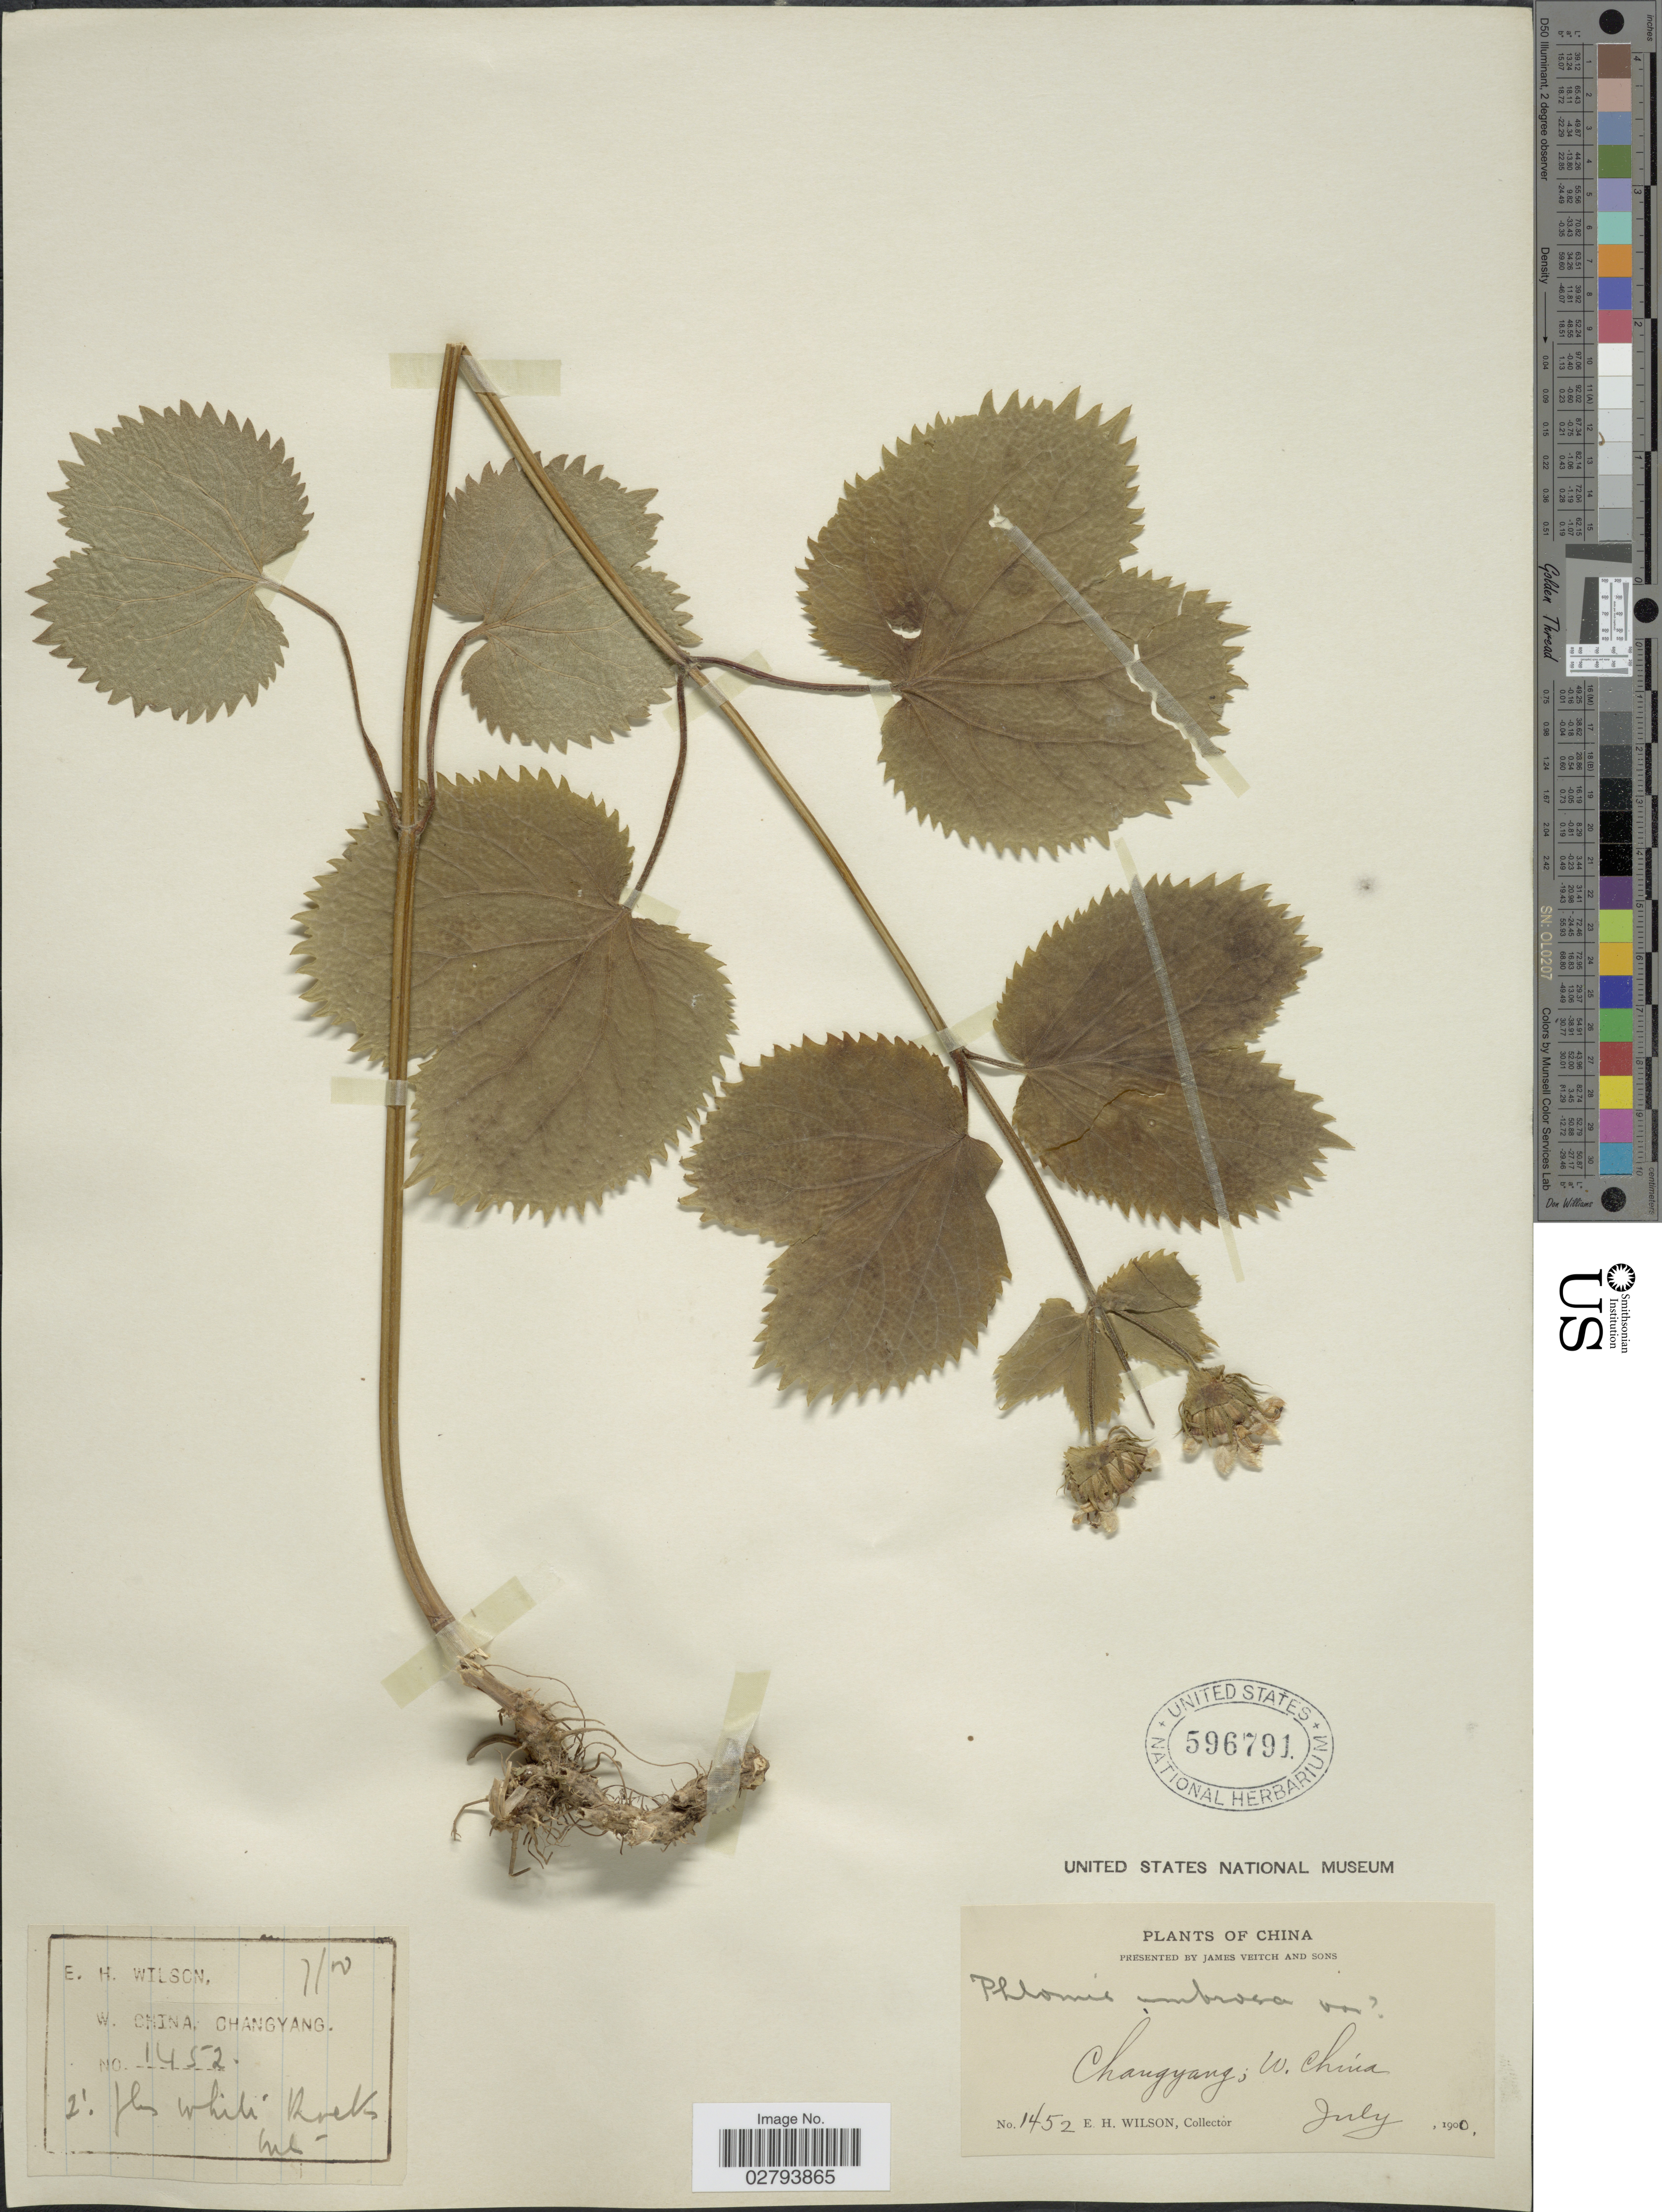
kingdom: Plantae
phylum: Tracheophyta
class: Magnoliopsida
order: Lamiales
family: Lamiaceae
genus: Phlomoides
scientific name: Phlomoides umbrosa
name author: (Turcz.) Kamelin & Makhm.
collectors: E. Wilson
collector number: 1452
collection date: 1900-07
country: China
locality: Changyang, W. China.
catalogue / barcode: US 596791